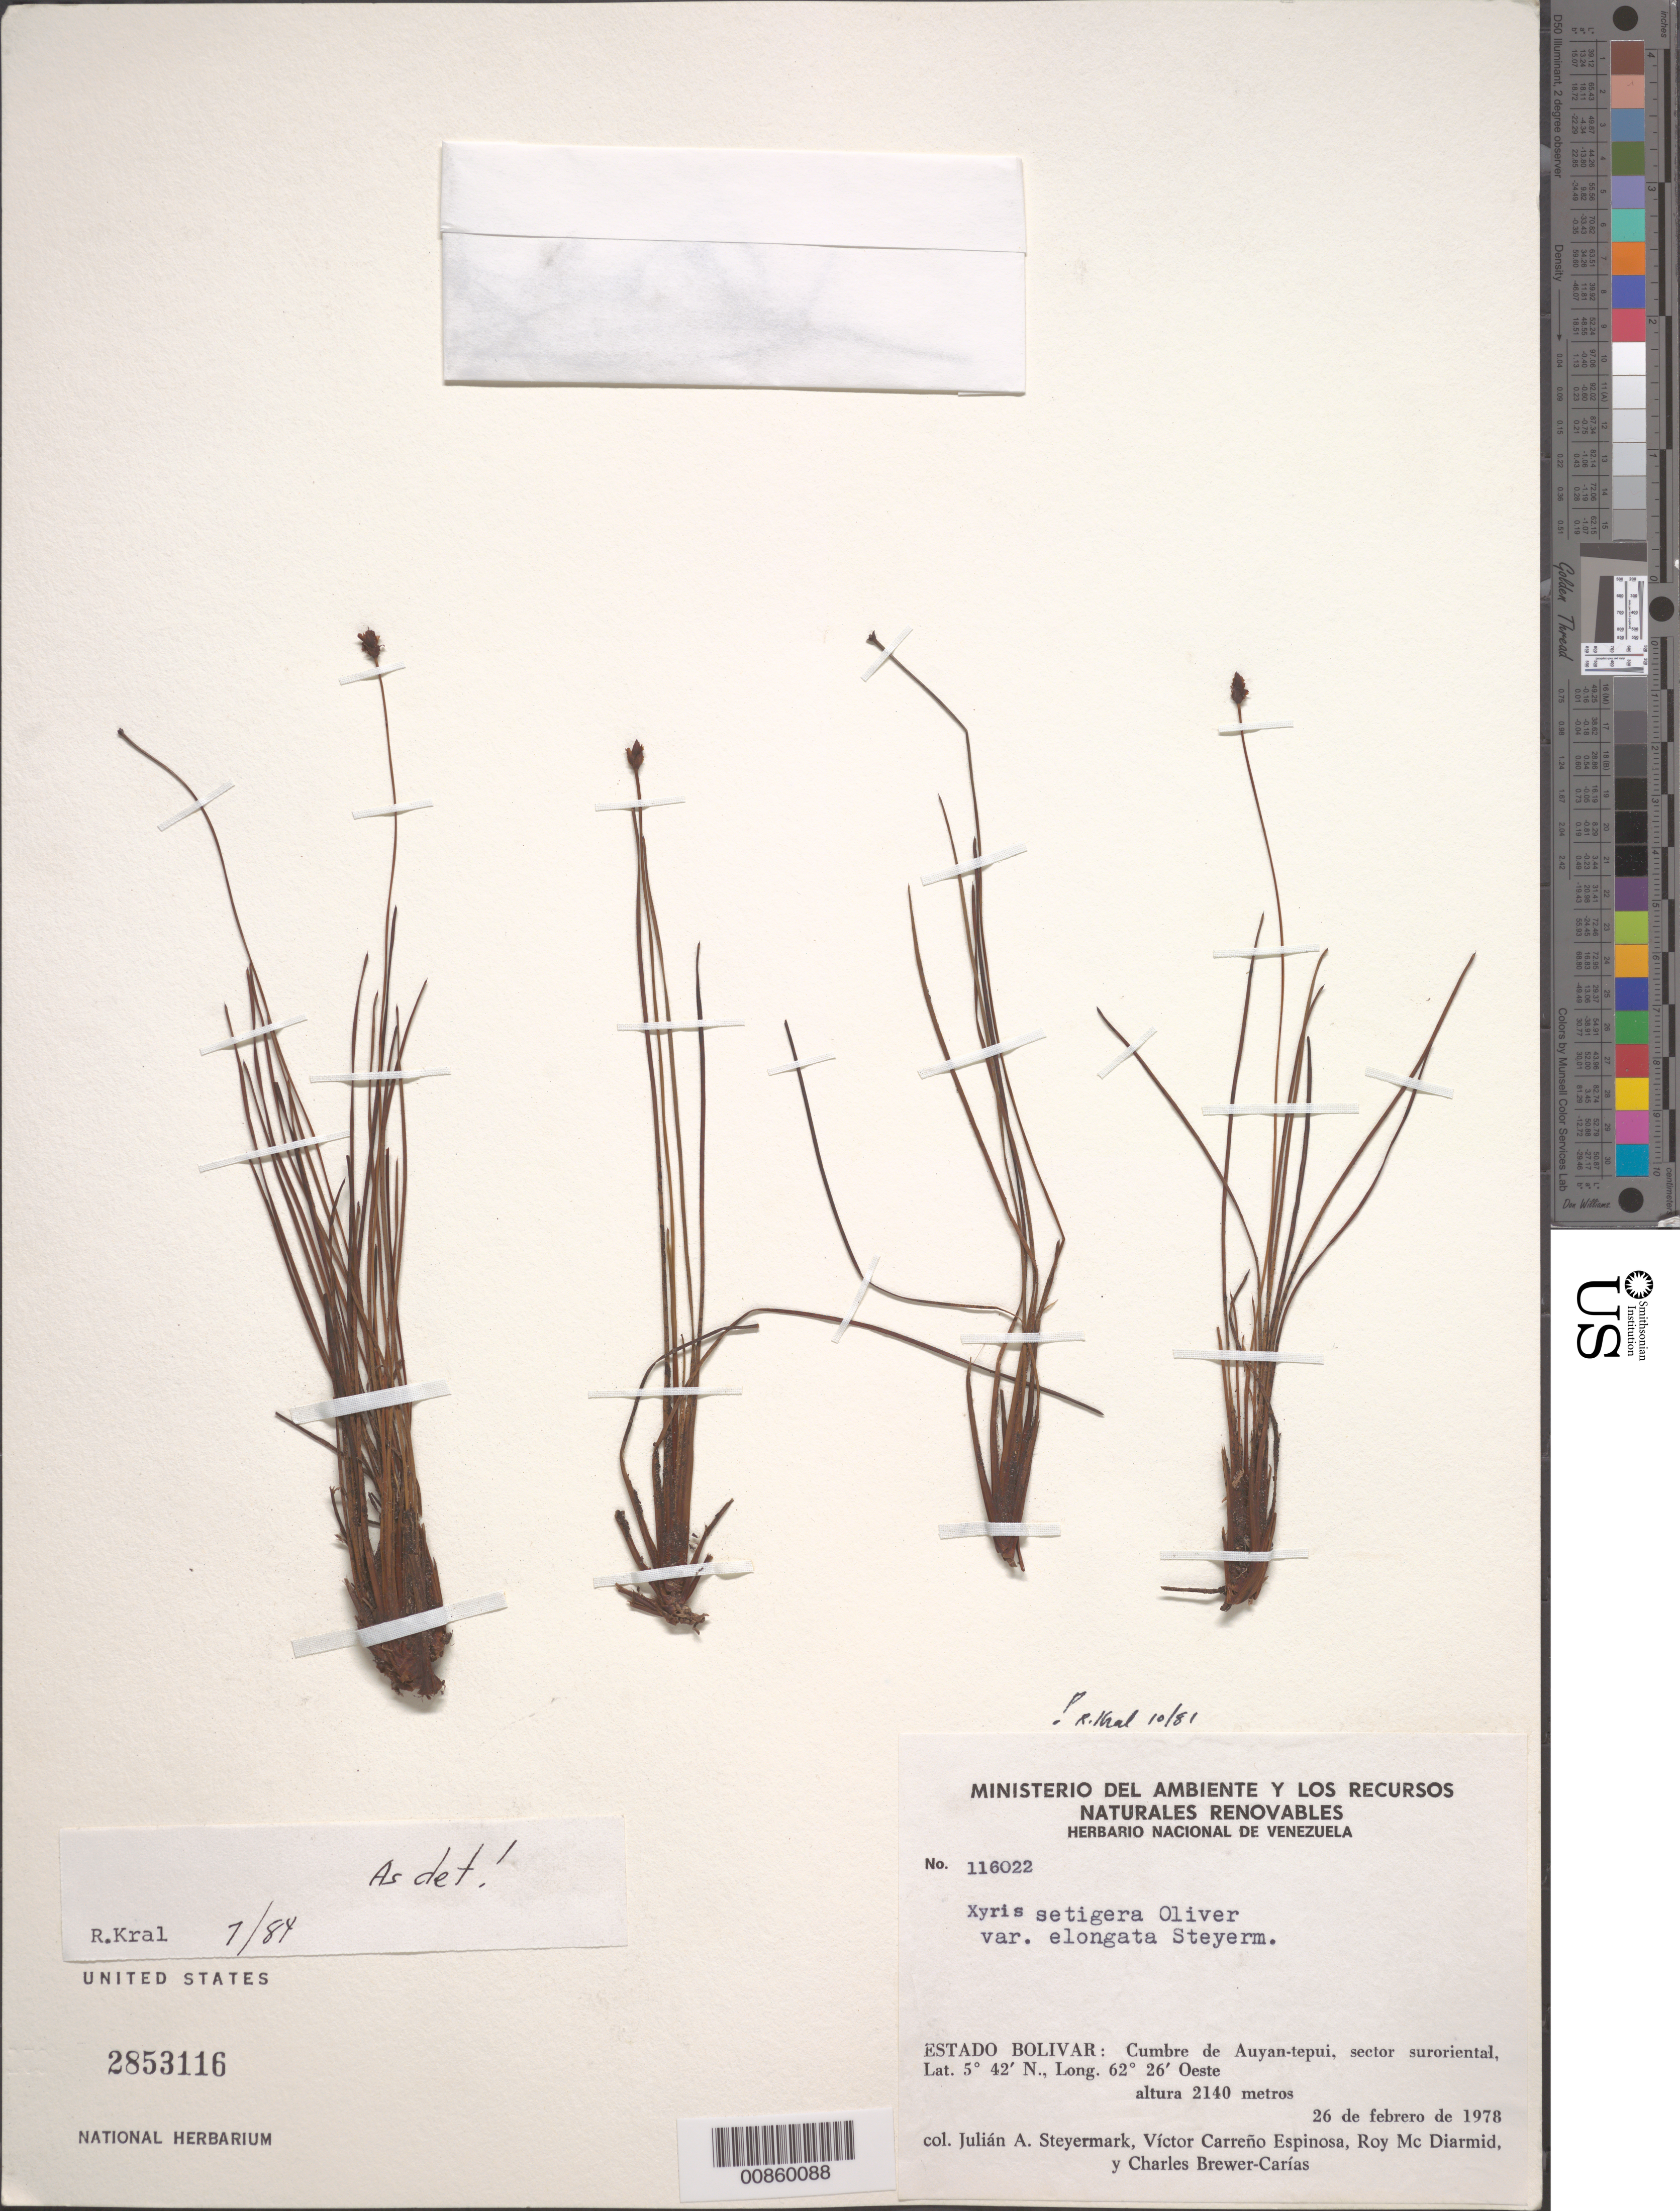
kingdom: Plantae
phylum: Tracheophyta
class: Liliopsida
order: Poales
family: Xyridaceae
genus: Xyris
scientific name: Xyris setigera var. elongata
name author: Steyerm.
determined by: Kral, Robert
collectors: J. Steyermark, V. Espinosa, R. Mc Diarmid & C. Brewer-Carias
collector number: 116022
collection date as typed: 26-Feb-78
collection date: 1978-02-26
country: Venezuela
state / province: Bolívar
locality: Auyan-tepuí, cumbre, sector suroriental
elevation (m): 2140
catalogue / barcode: US 2853116